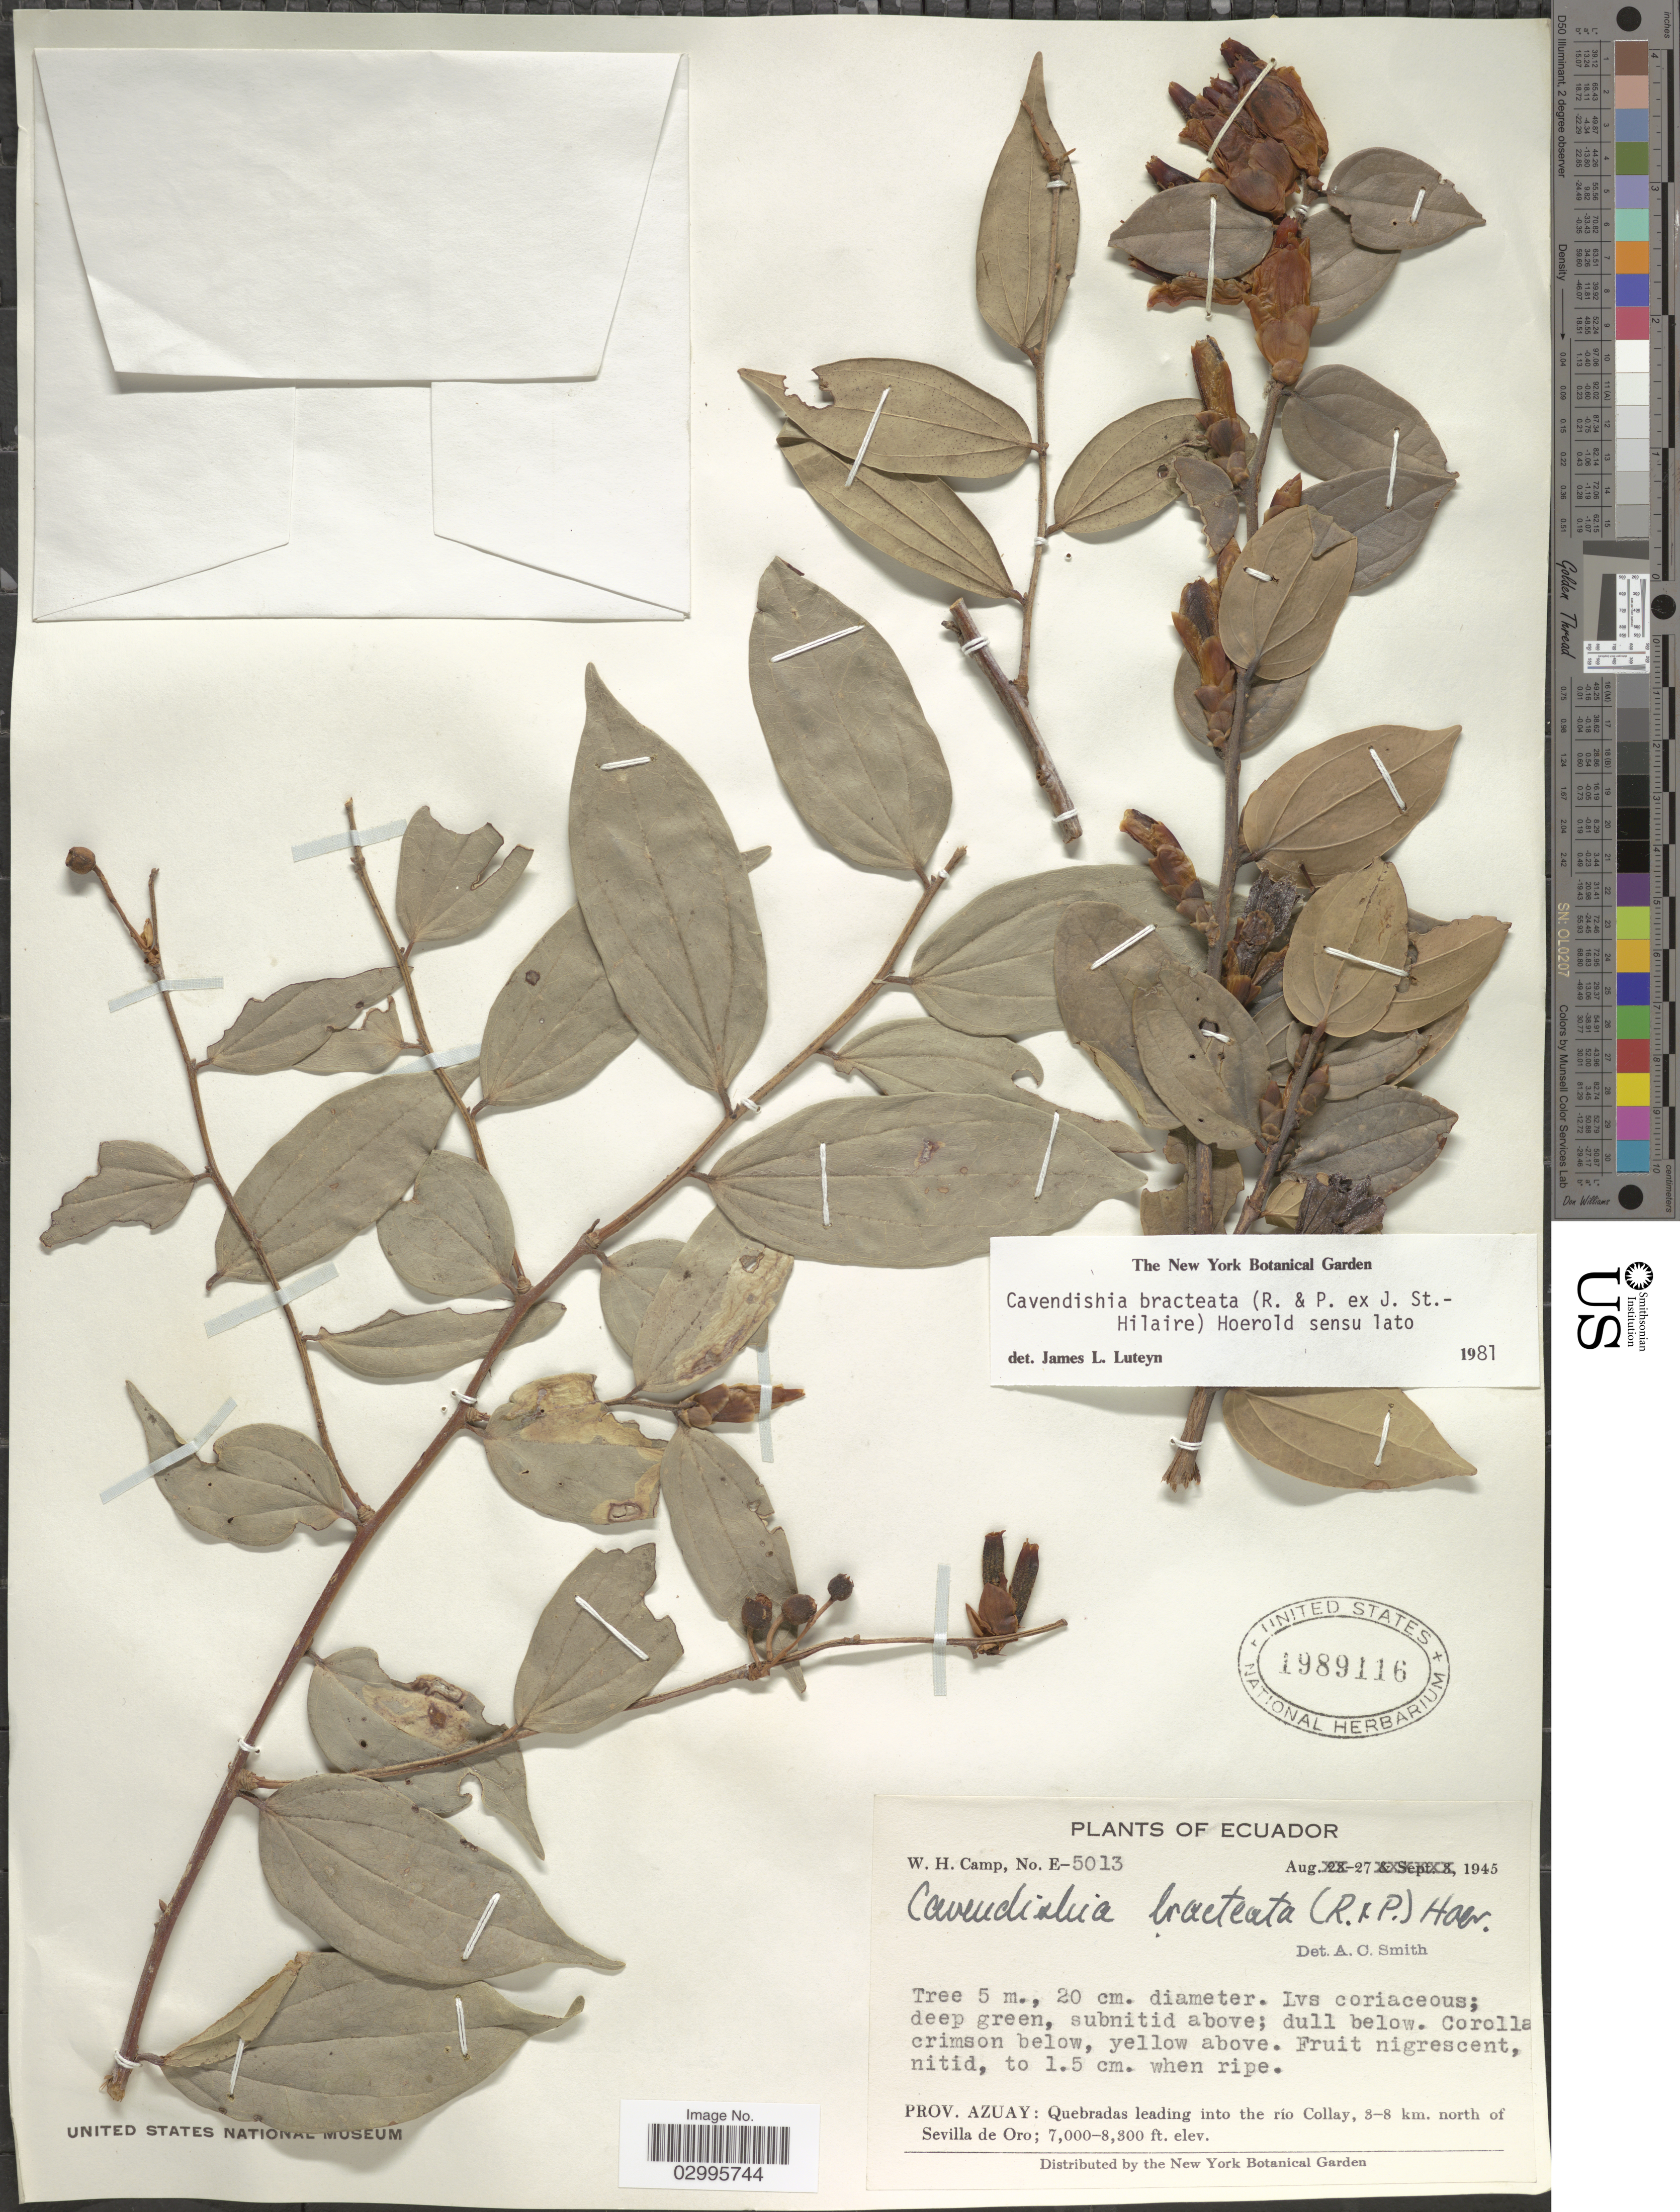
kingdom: Plantae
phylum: Tracheophyta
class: Magnoliopsida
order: Ericales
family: Ericaceae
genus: Cavendishia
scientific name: Cavendishia bracteata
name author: (Ruiz & Pav. ex J. St.-Hil.) Hoerold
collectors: W. H. Camp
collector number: E-5013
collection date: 1945-08-27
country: Ecuador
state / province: Azuay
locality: Quebradas leading into the río Collay, 3-8 km. north of Sevilla de Oro.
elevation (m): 2134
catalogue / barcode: US 1989116